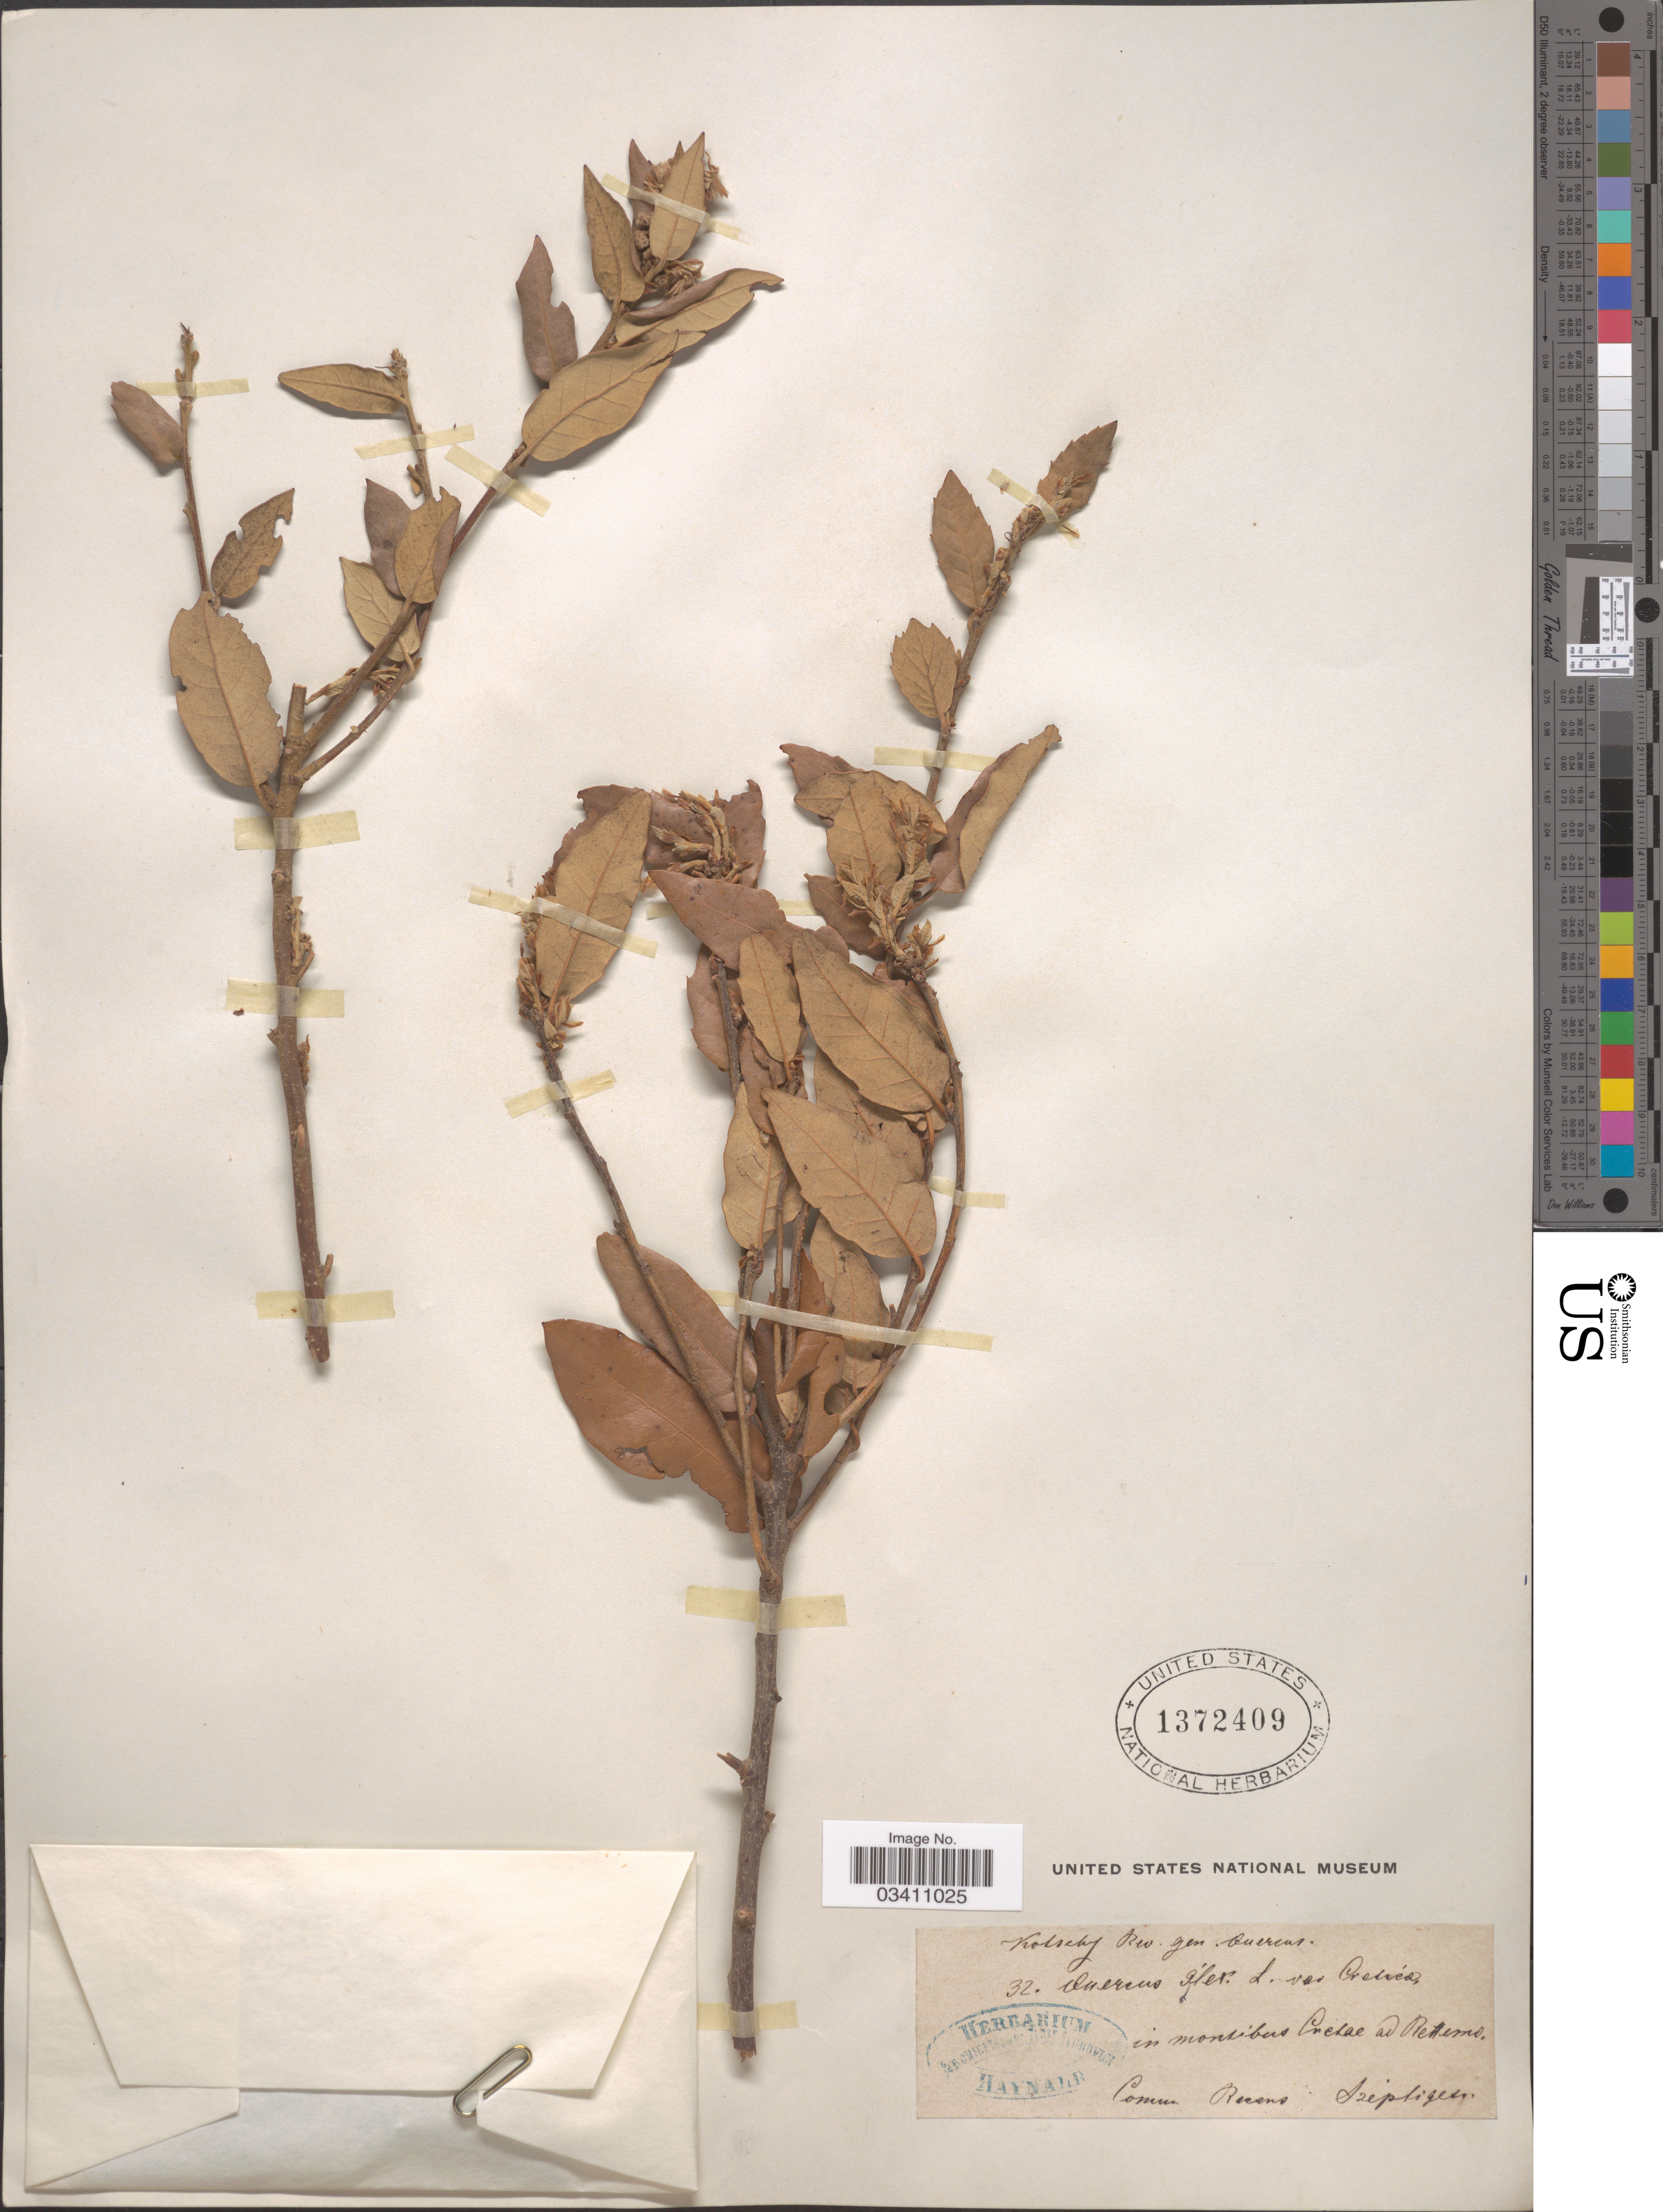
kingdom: Plantae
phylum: Tracheophyta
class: Magnoliopsida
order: Fagales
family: Fagaceae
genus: Quercus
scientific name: Quercus ilex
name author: Lour.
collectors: Kotschy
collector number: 32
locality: In montibus Anchae [interpreted] ad Rettemo. Szepligexi [interpreted].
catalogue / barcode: US 1372409